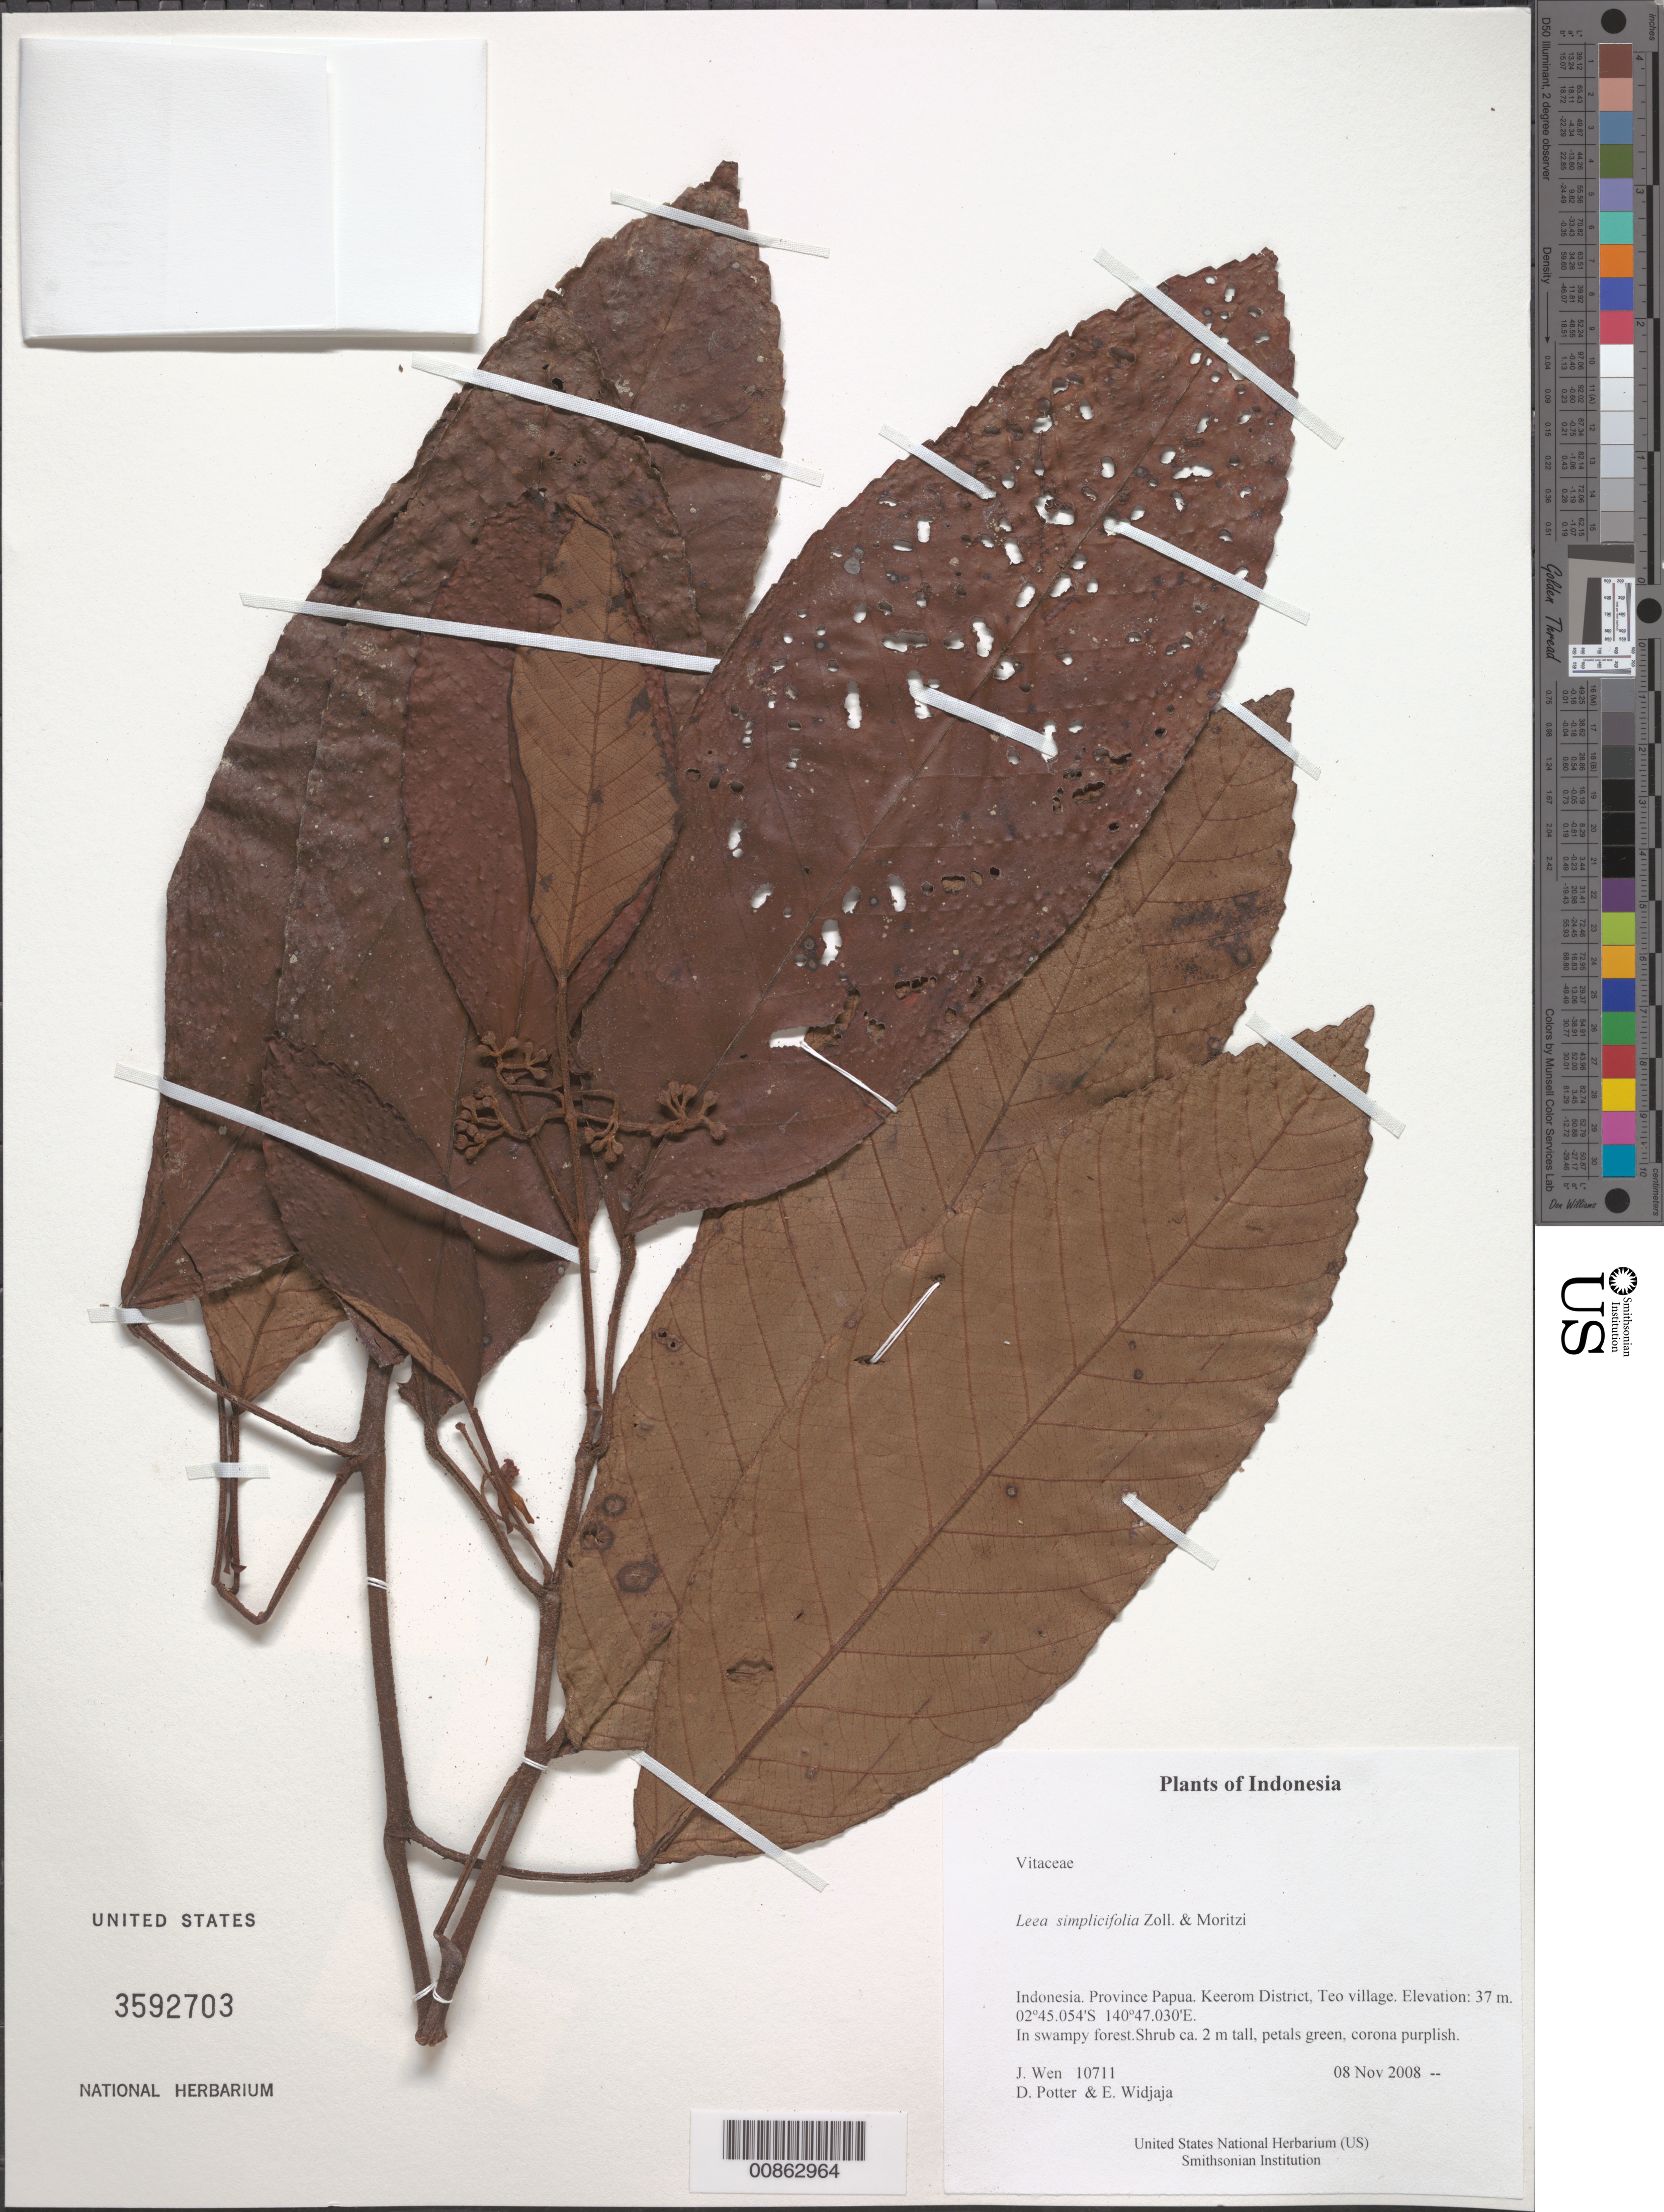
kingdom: Plantae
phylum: Tracheophyta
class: Magnoliopsida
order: Vitales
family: Vitaceae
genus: Leea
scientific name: Leea simplicifolia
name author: Zoll. & Moritzi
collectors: J. Wen, D. Potter & E. A. Widjaja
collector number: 10711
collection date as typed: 08 Nov 2008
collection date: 2008-11-08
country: Indonesia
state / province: Papua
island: New Guinea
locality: Keerom District, Teo village. Irian Barat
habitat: In swampy forest.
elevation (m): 37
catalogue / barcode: US 3592703